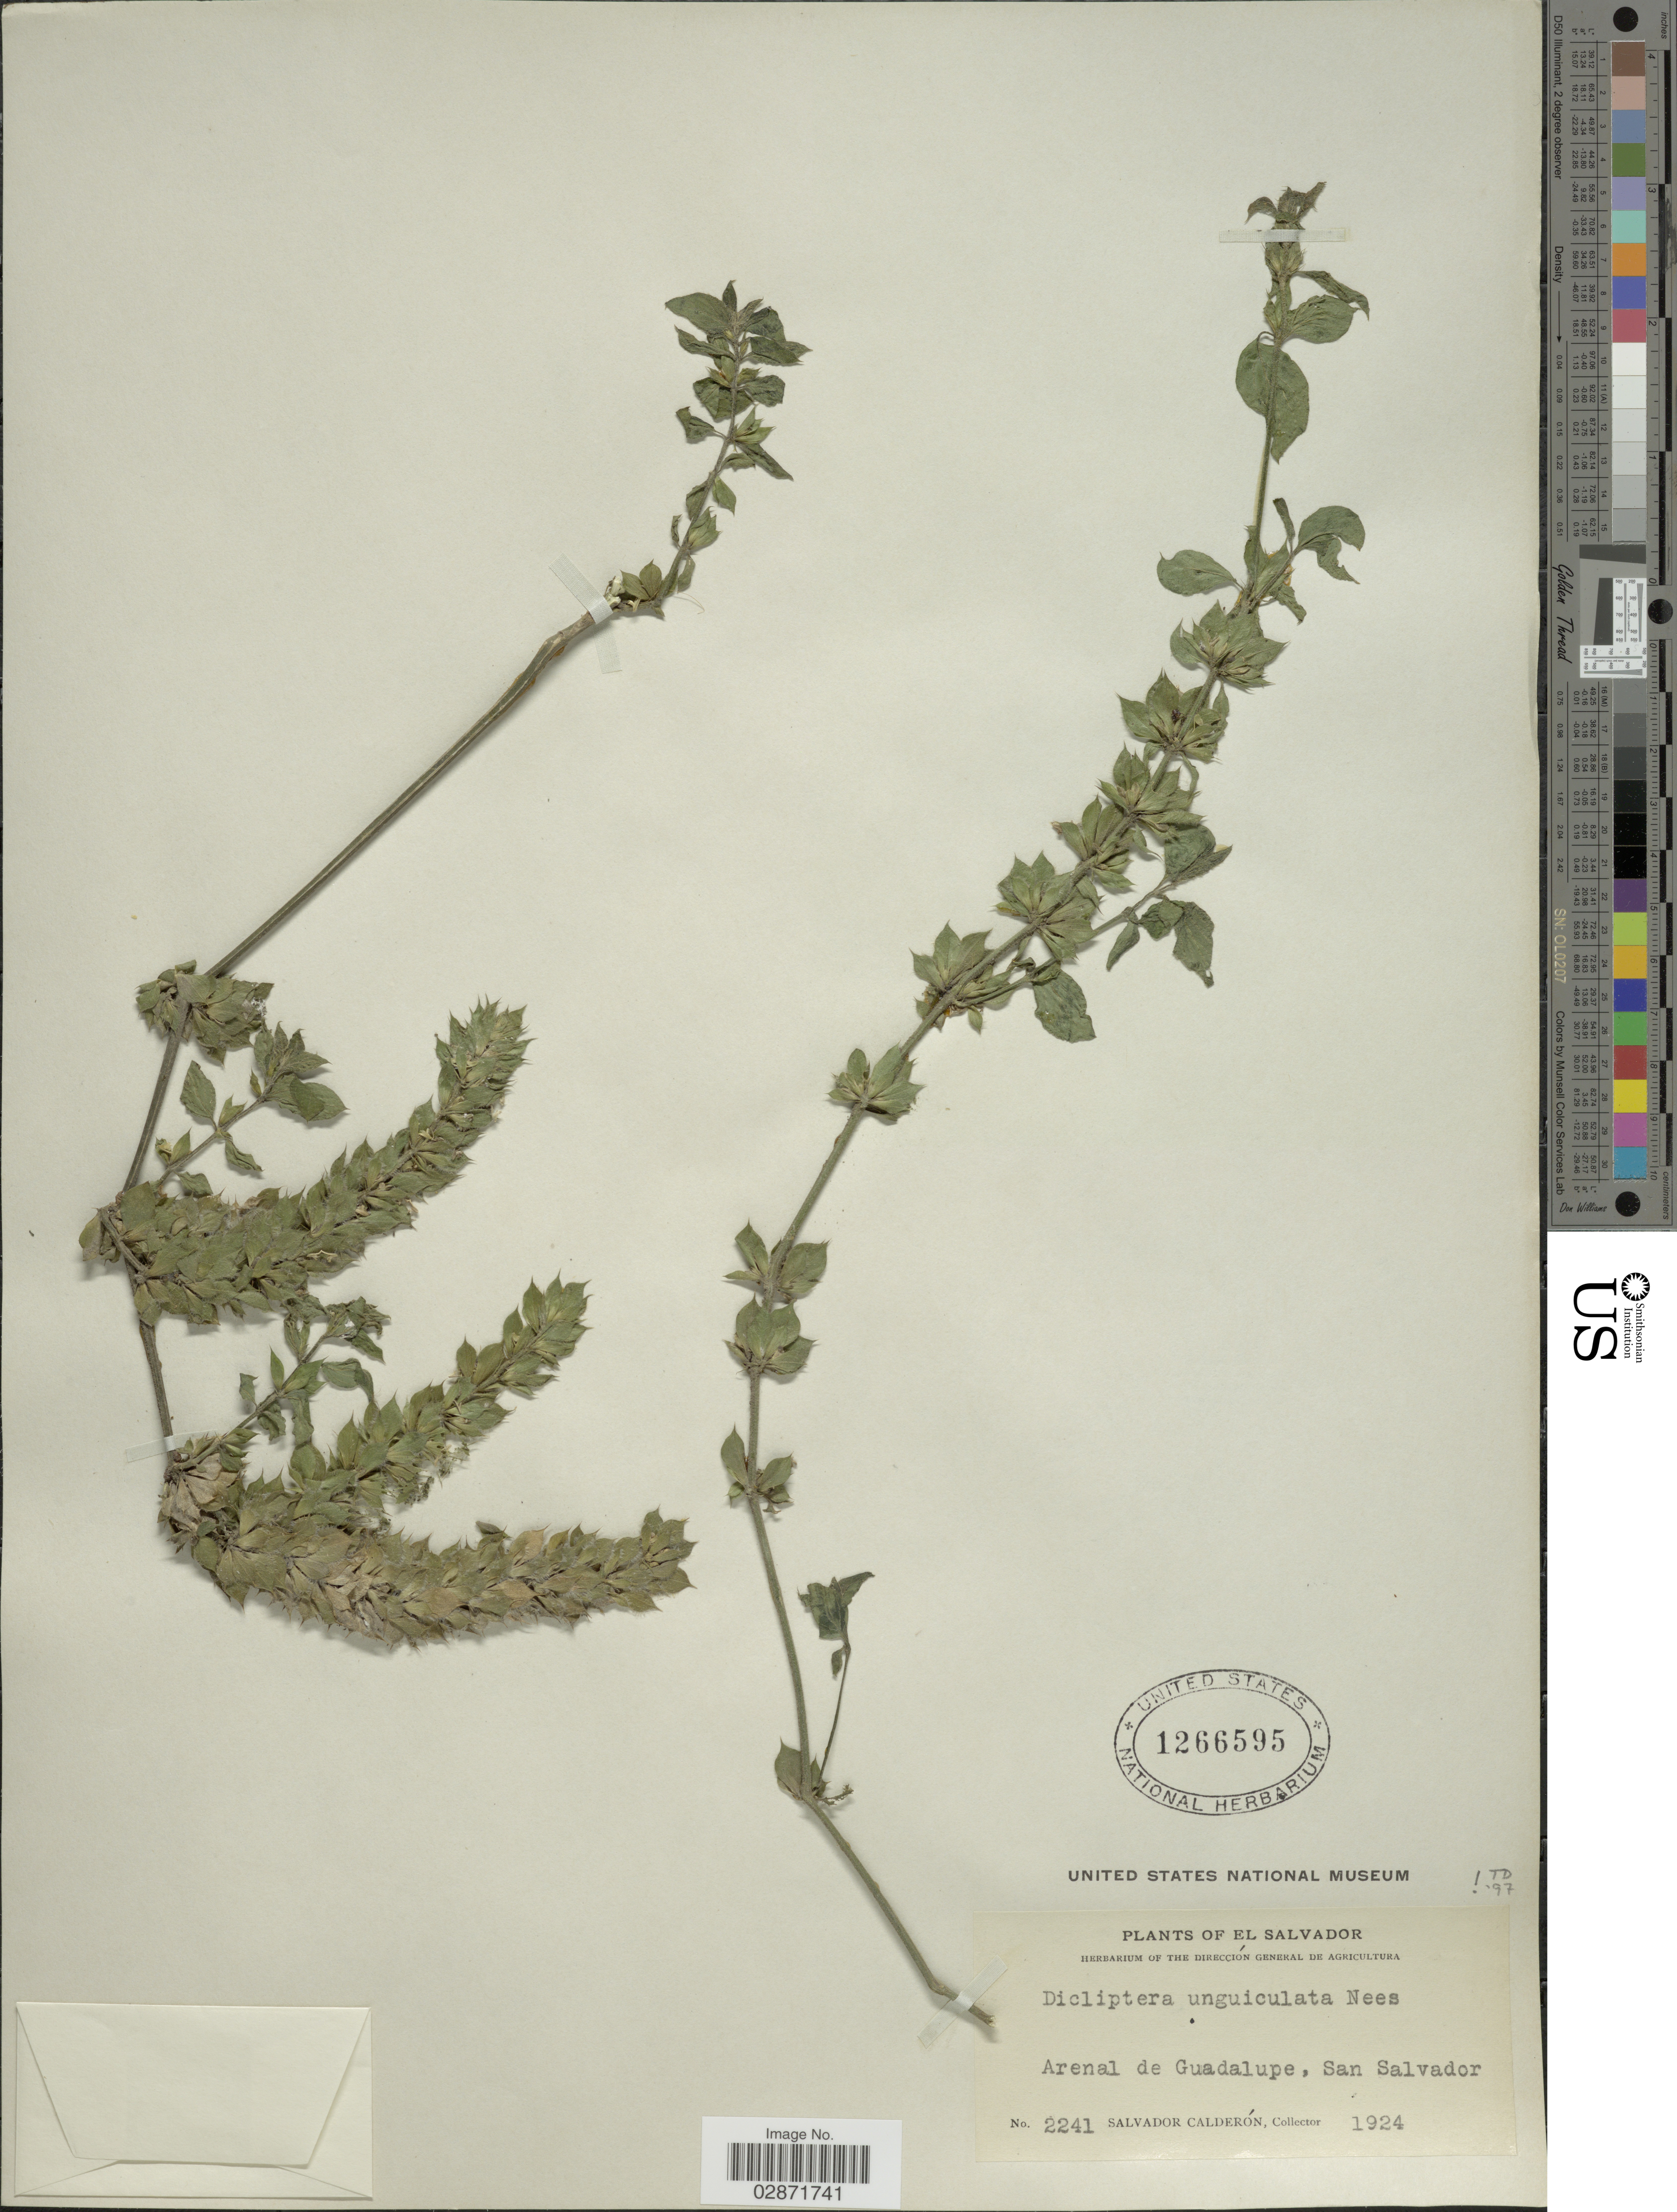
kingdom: Plantae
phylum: Tracheophyta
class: Magnoliopsida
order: Lamiales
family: Acanthaceae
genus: Dicliptera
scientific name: Dicliptera unguiculata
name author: Nees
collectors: S. Calderón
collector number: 2241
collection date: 1924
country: El Salvador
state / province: San Salvador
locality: Arenal de Guadalupe, San Salvador.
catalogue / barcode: US 1266595